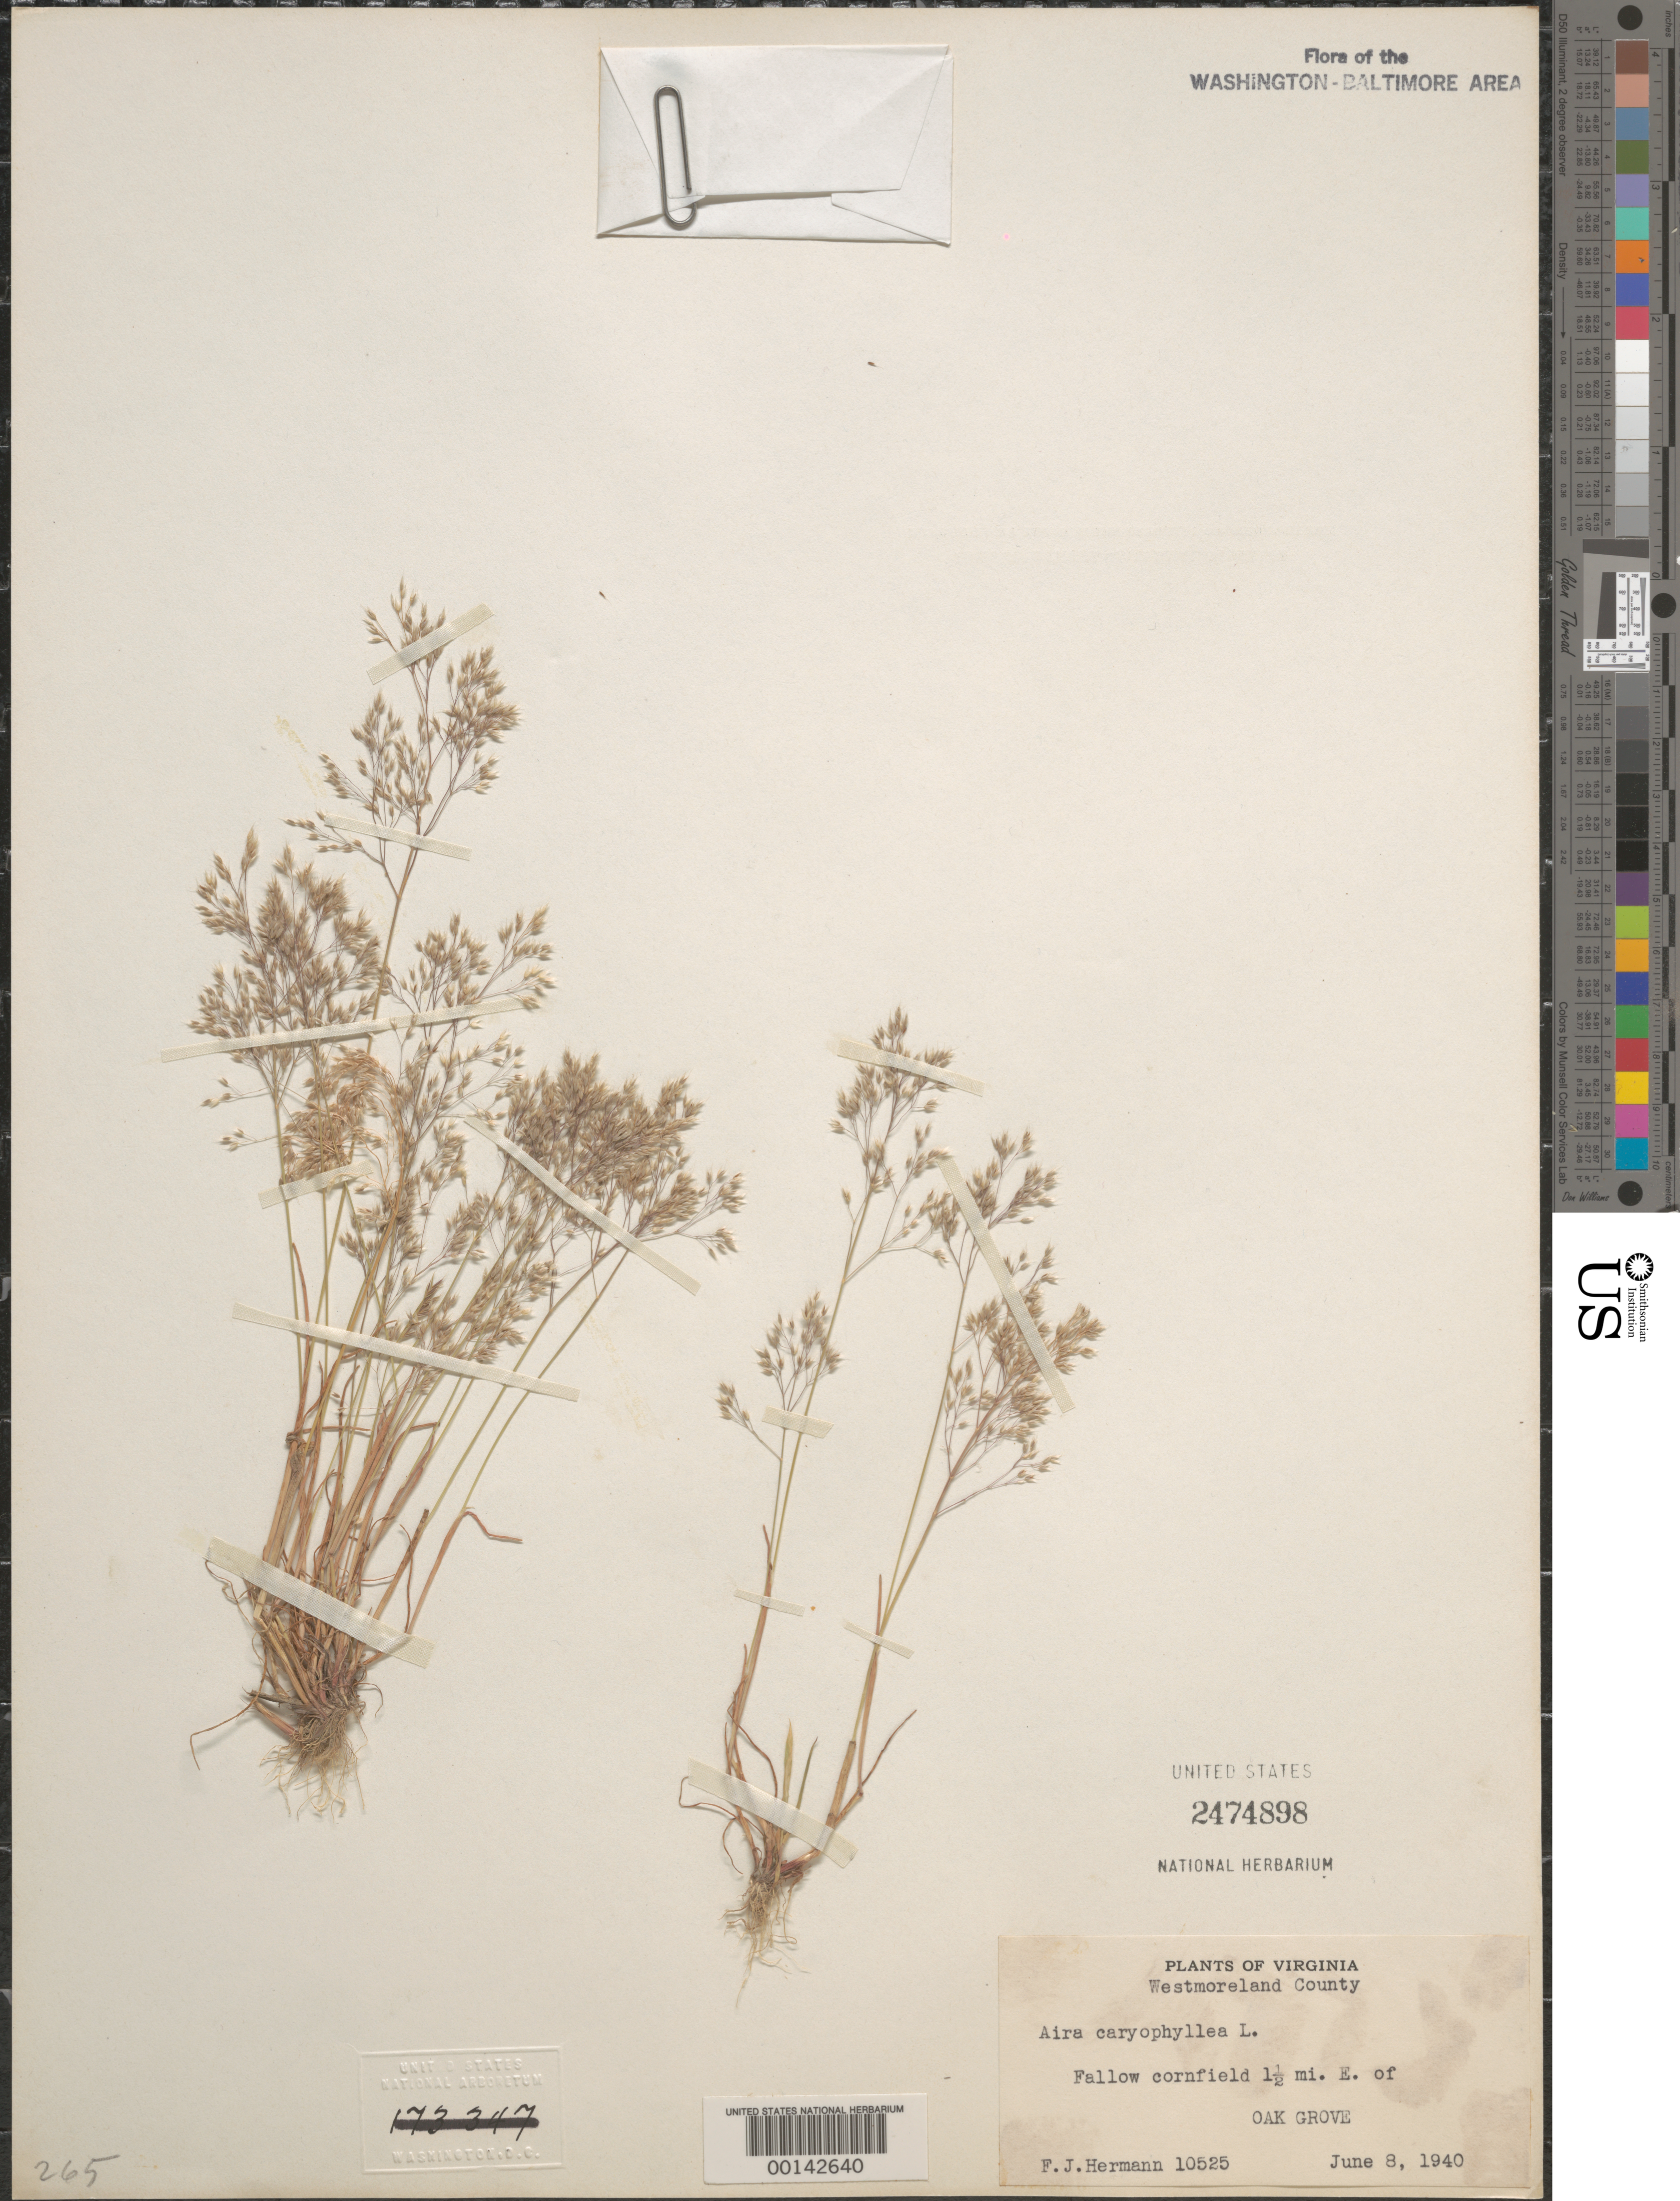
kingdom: Plantae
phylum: Tracheophyta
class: Liliopsida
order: Poales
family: Poaceae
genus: Aira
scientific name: Aira caryophyllea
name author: L.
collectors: F. J. Hermann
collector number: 10525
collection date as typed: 08 Jun 1930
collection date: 1930-06-08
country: United States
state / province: Virginia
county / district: Westmoreland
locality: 1.5 miles E of Oak Grove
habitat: Fallow cornfield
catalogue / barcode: US 2474898